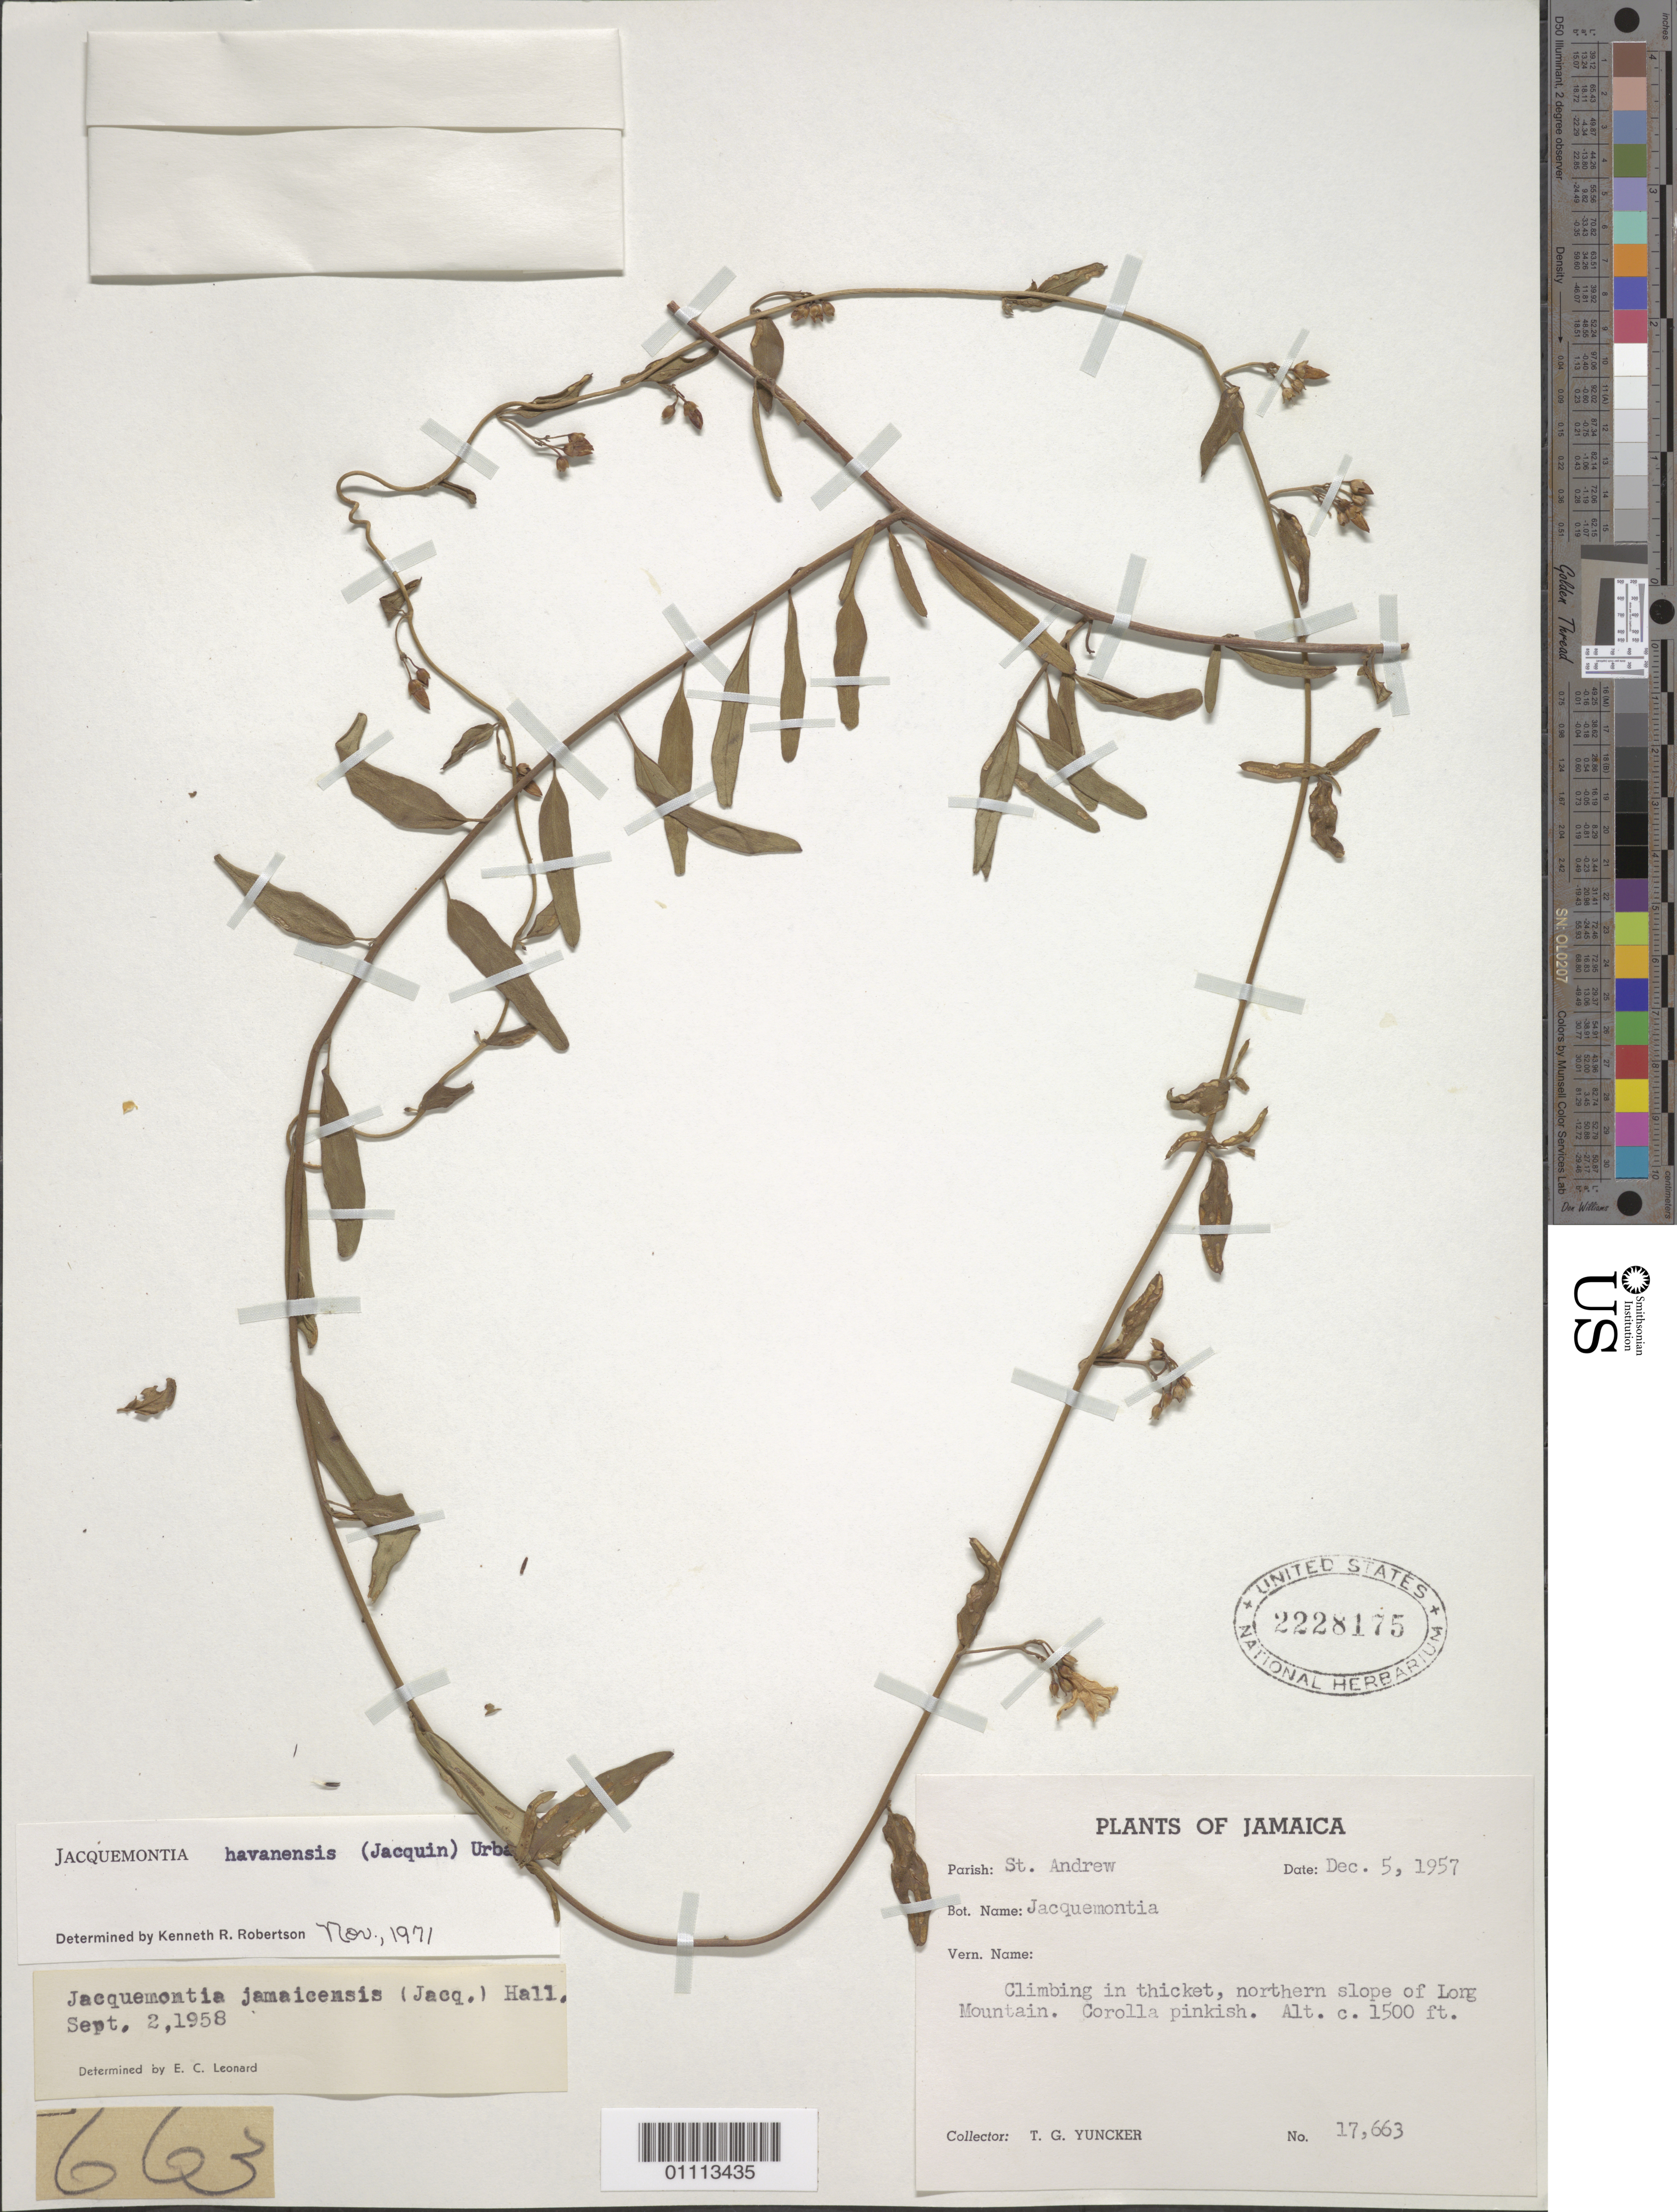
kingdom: Plantae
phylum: Tracheophyta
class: Magnoliopsida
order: Solanales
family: Convolvulaceae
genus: Jacquemontia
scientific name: Jacquemontia havanensis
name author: (Jacq.) Urb.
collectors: T. G. Yuncker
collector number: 17663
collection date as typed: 05 Dec 1957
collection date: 1957-12-05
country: Jamaica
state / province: Saint Andrew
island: Jamaica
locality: Climbing in thicket, northern slope of Log Mountain.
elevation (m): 457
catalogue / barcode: US 2228175